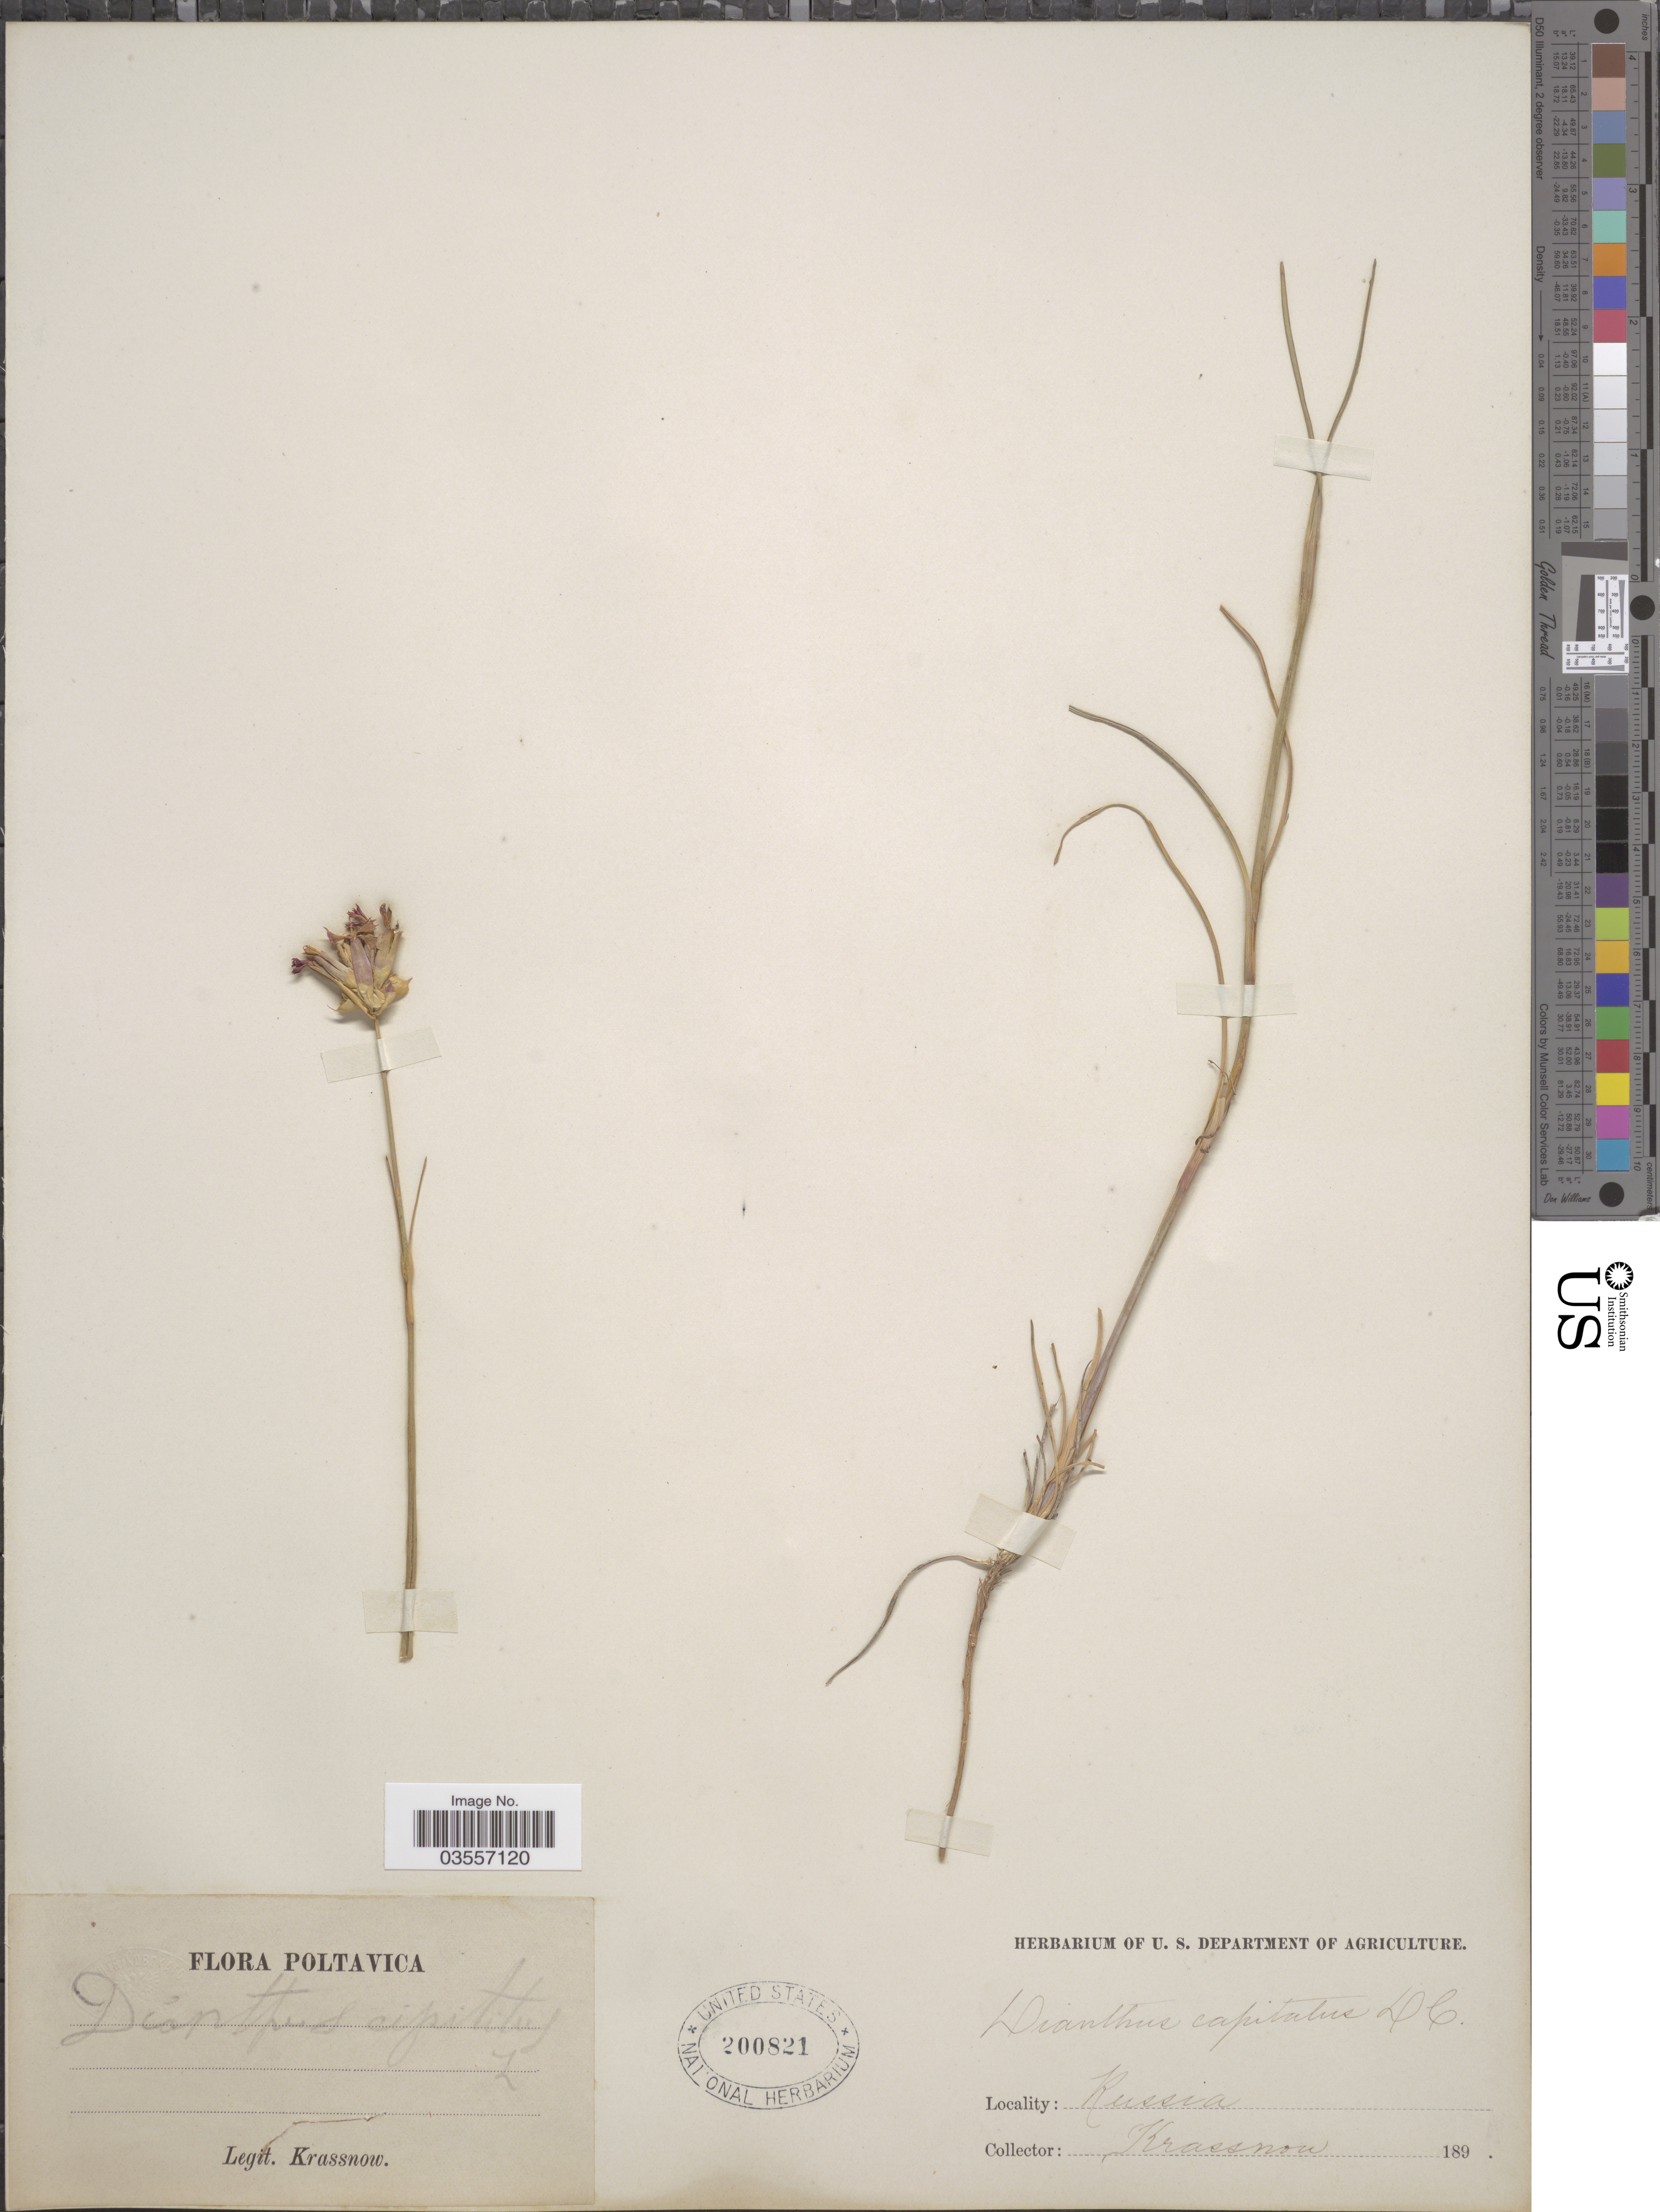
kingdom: Plantae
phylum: Tracheophyta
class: Magnoliopsida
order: Caryophyllales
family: Caryophyllaceae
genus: Dianthus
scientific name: Dianthus capitatus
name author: J. St.-Hil.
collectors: -. Krassnow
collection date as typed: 189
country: Ukraine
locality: Poltavica.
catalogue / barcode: US 200821